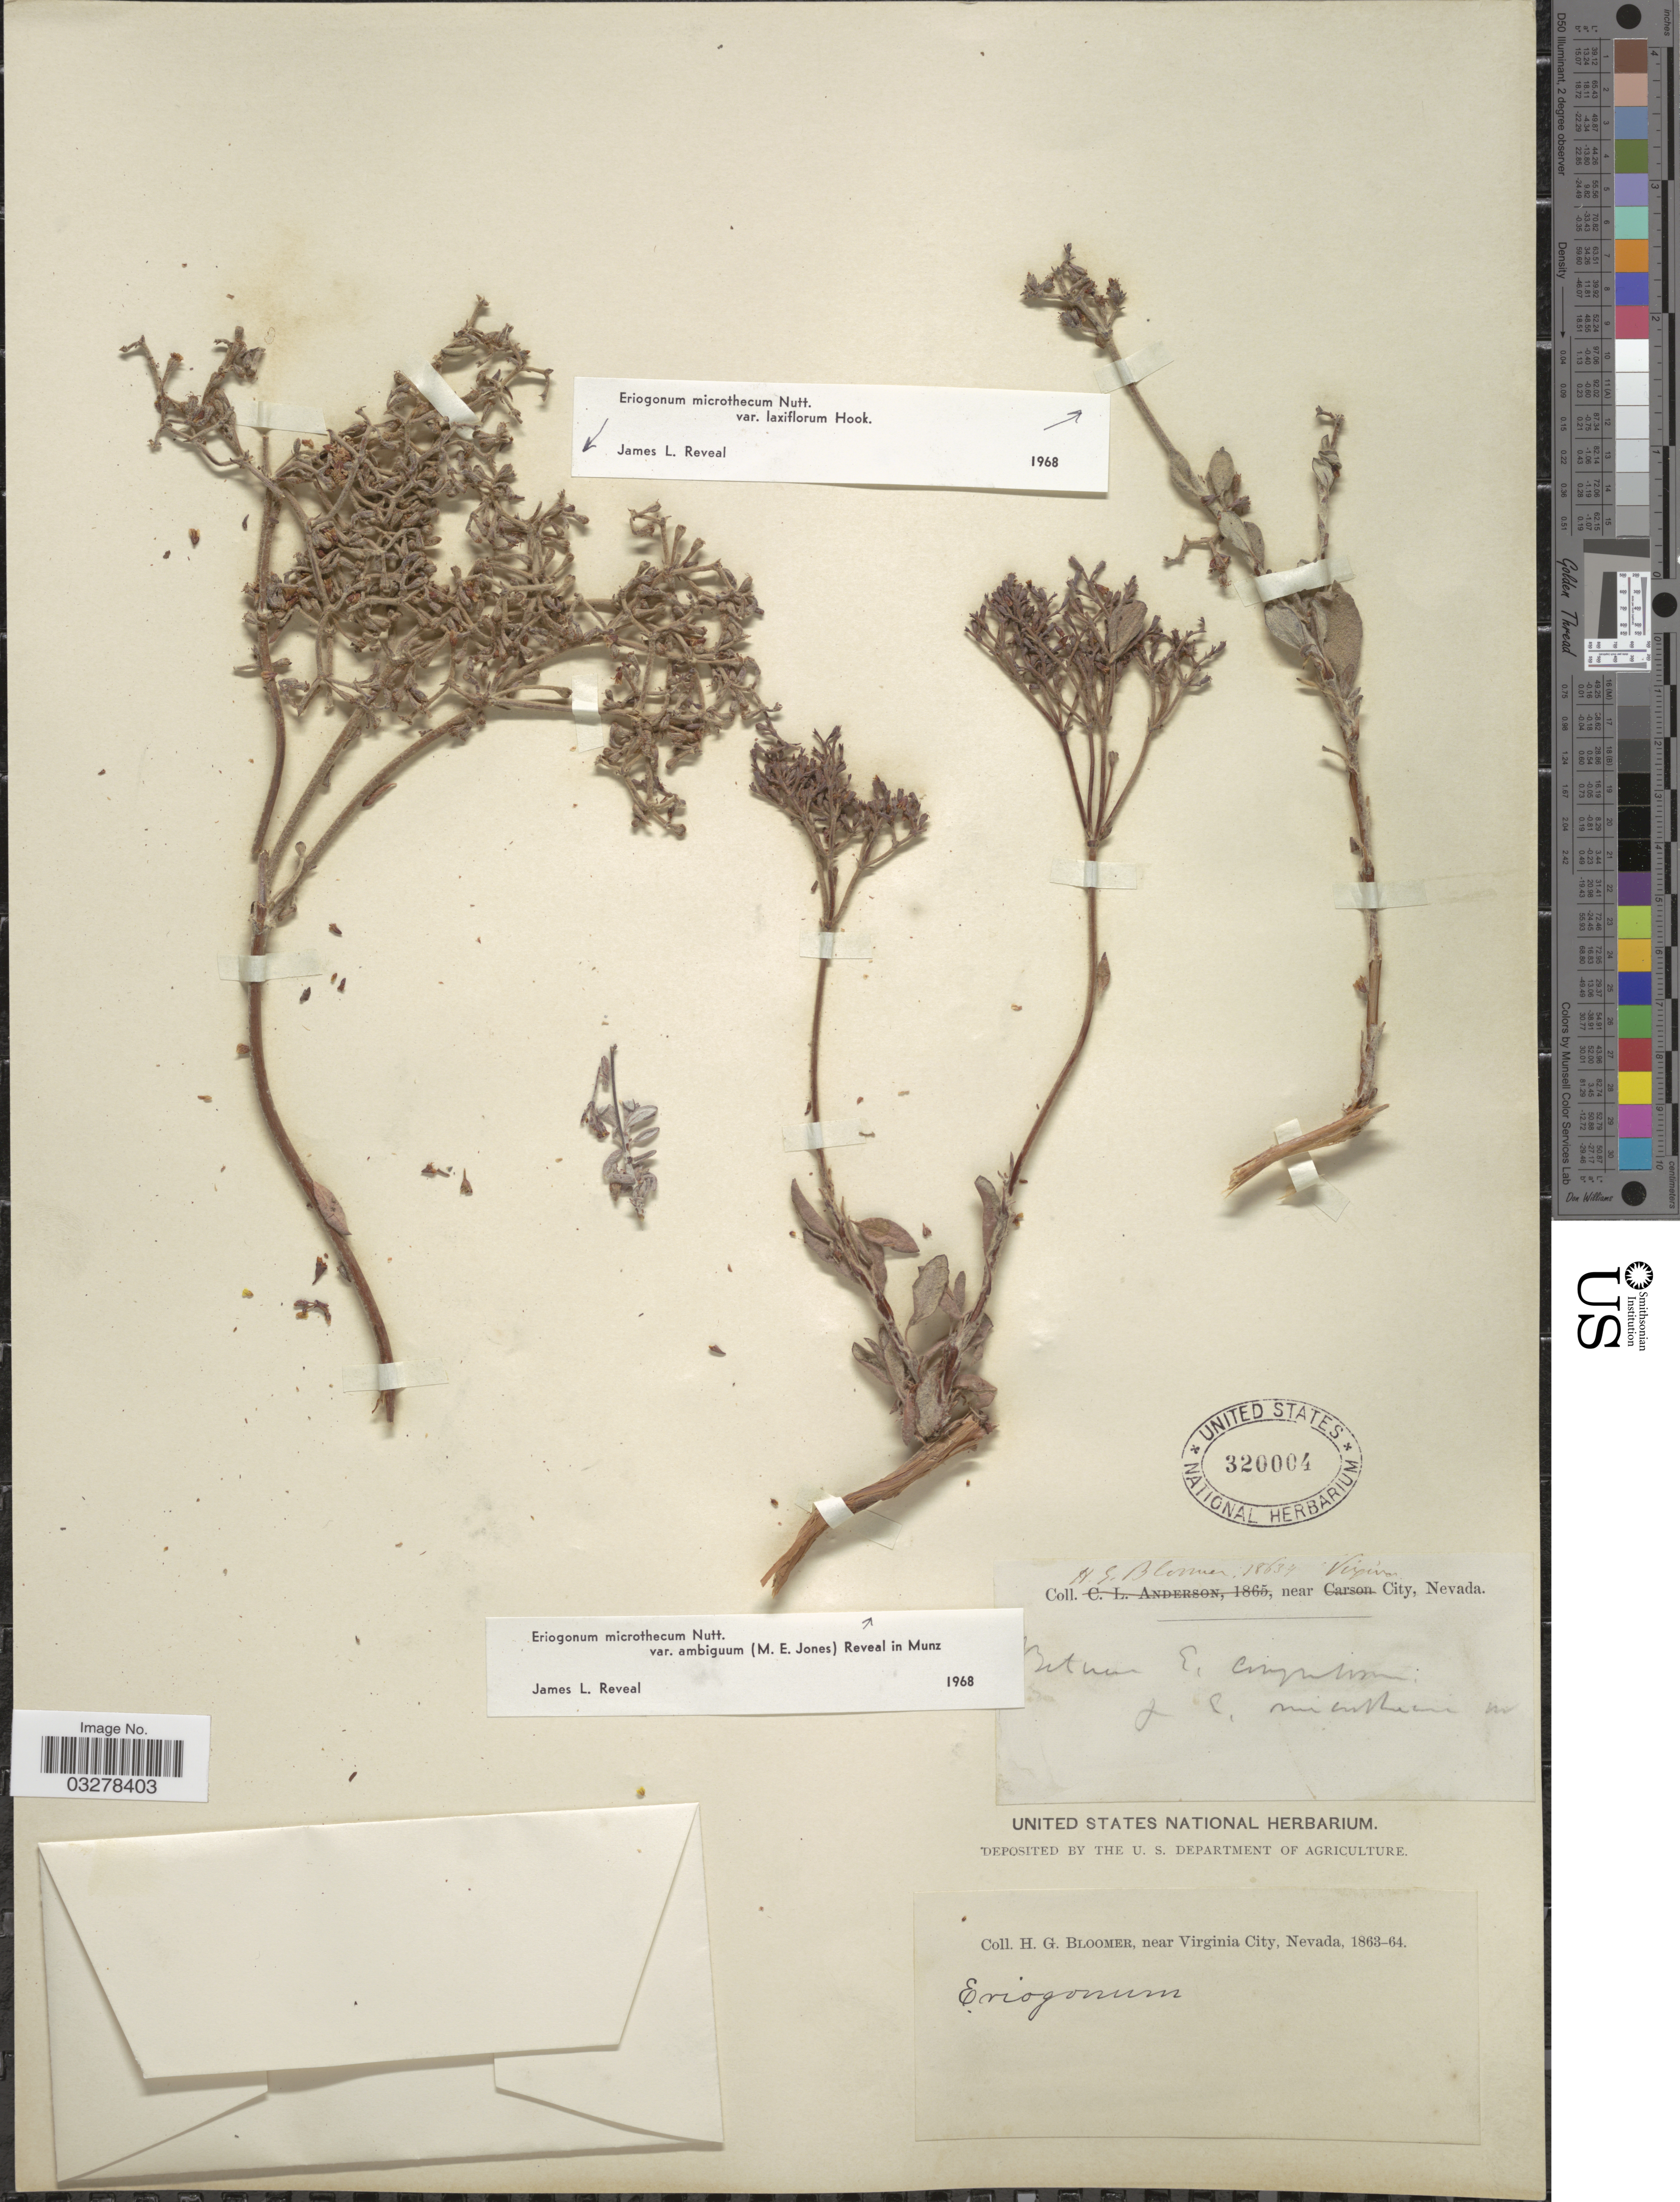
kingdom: Plantae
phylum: Tracheophyta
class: Magnoliopsida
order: Caryophyllales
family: Polygonaceae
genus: Eriogonum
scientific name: Eriogonum microtheca var. ambiguum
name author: (M.E. Jones) Reveal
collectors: H. Bloomer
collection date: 1863/1864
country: United States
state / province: Nevada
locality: Near Virginia City.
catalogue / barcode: US 320004